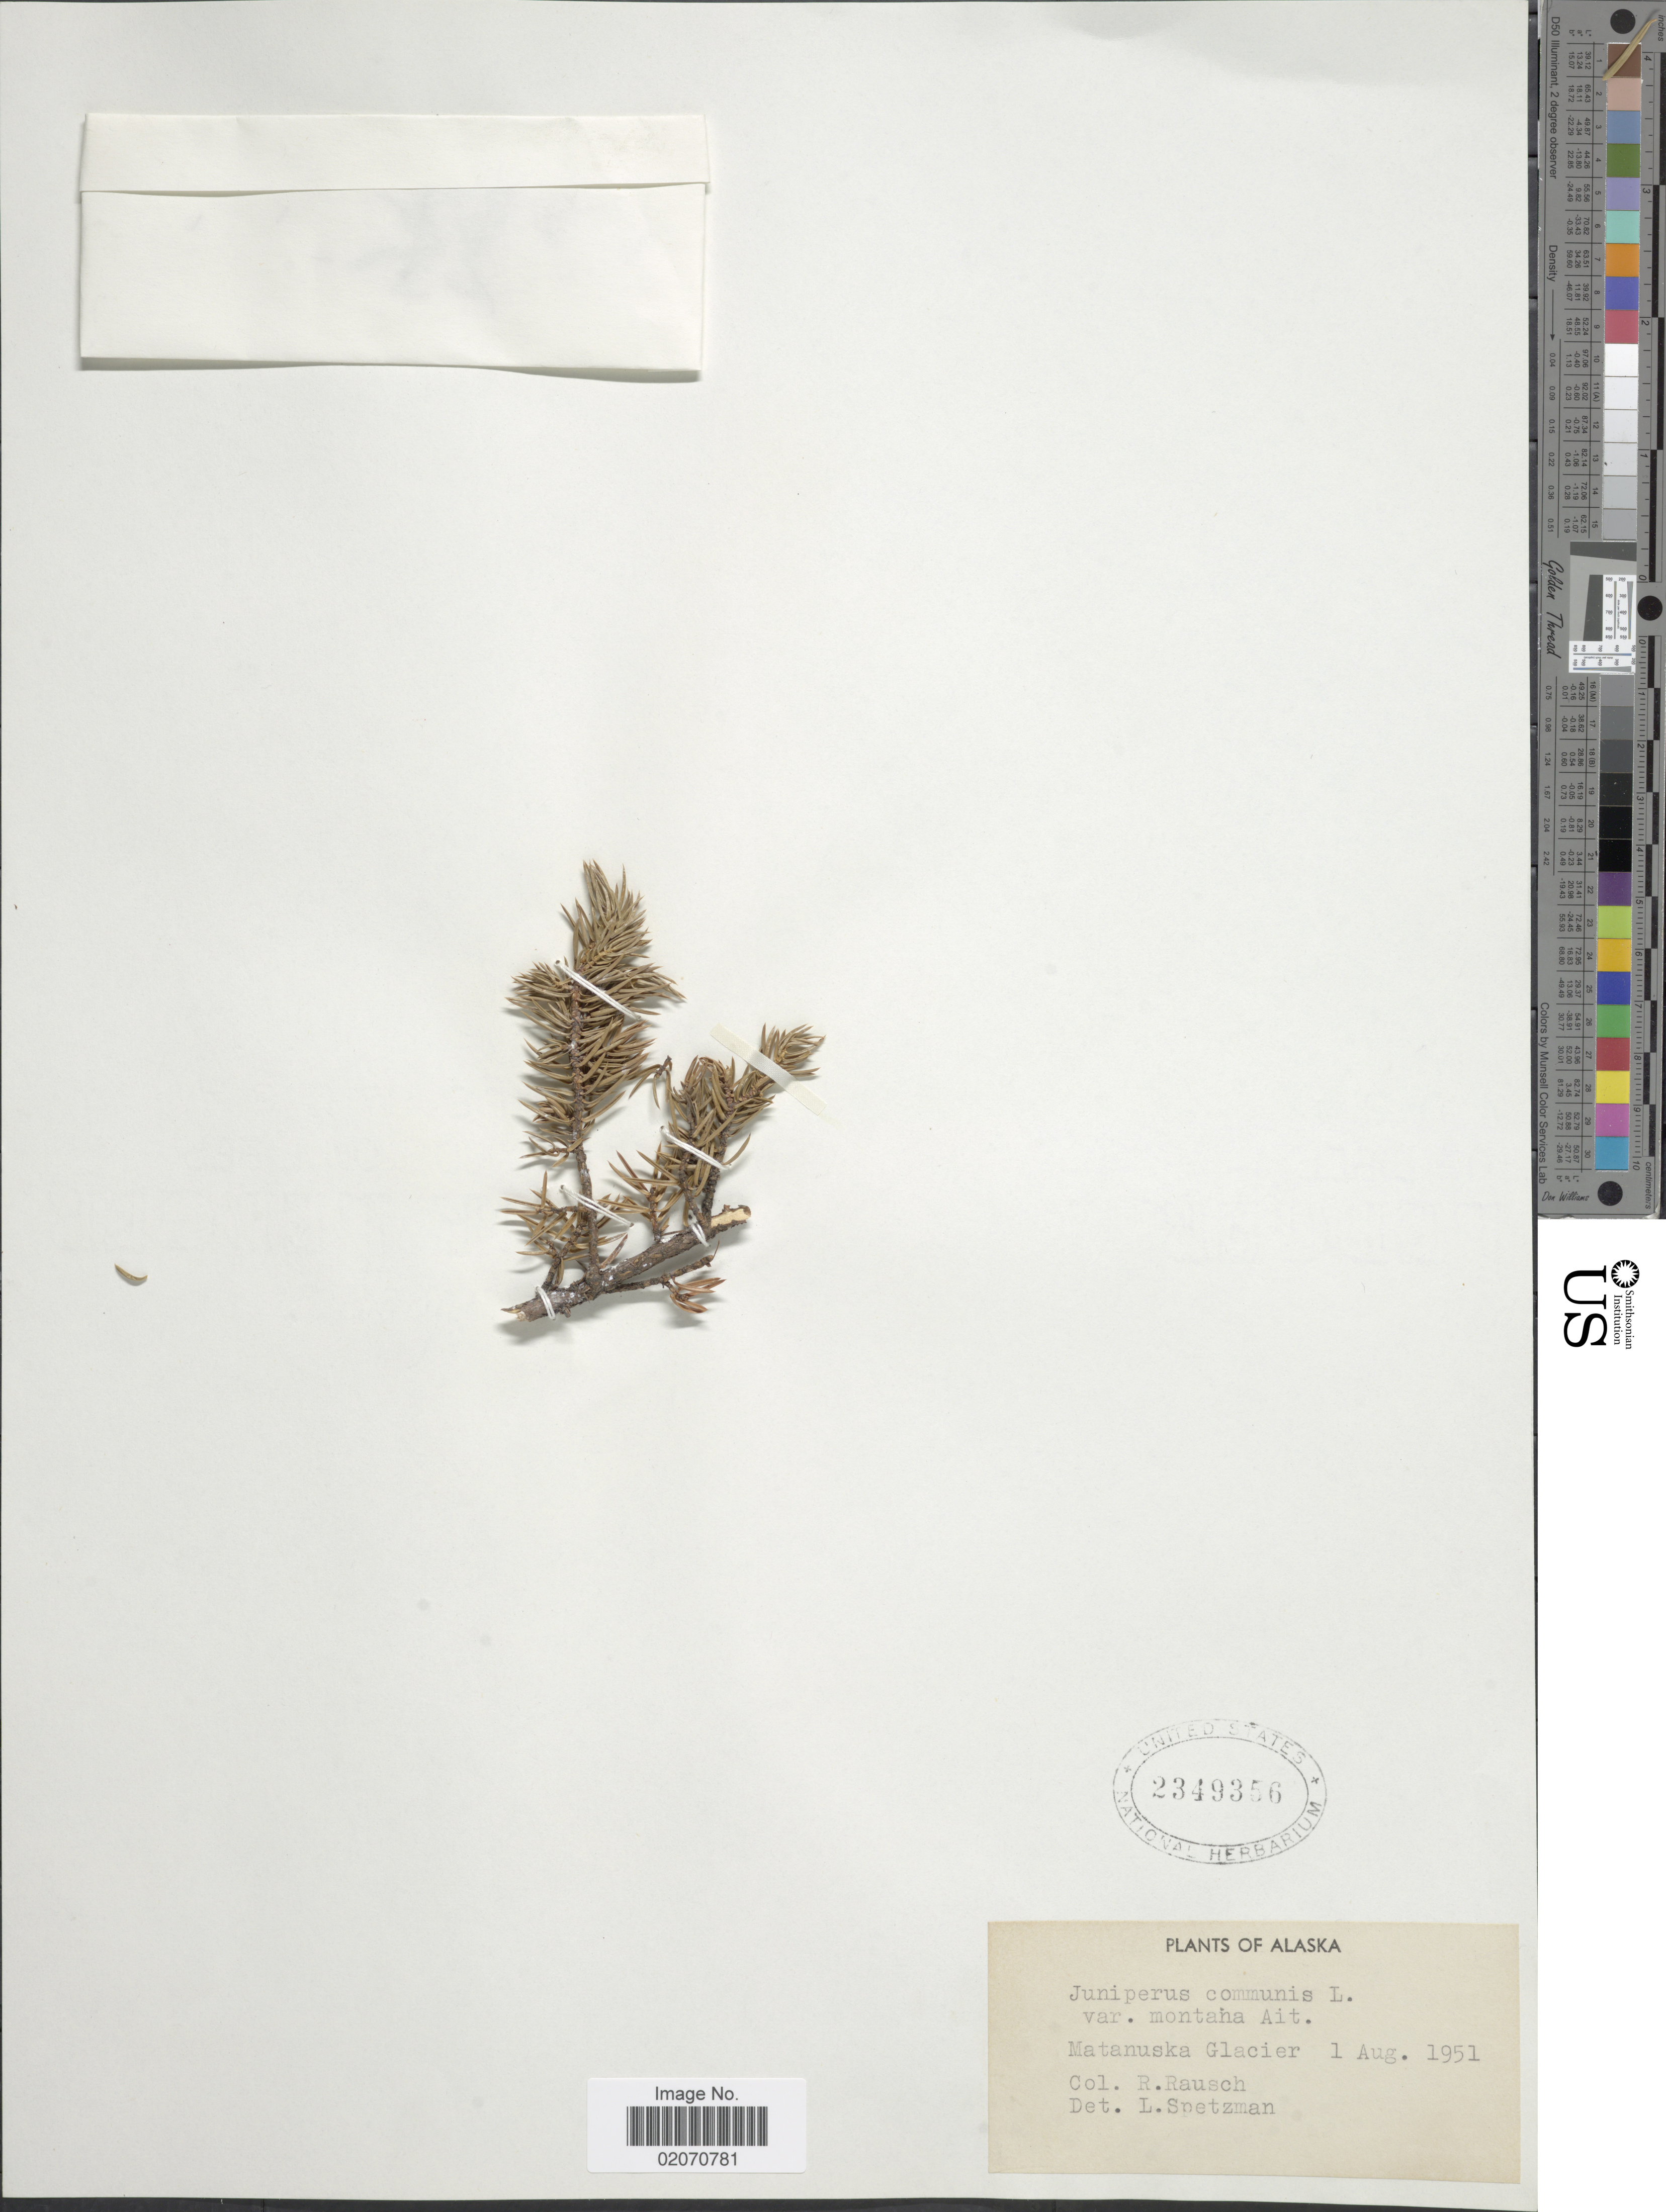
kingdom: Plantae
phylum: Tracheophyta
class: Pinopsida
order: Pinales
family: Cupressaceae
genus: Juniperus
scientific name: Juniperus communis subsp. nana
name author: (Willd.) Syme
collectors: R. Rausch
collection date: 1951-08-01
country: United States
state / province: Alaska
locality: Matanuska Glacier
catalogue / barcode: US 2349356